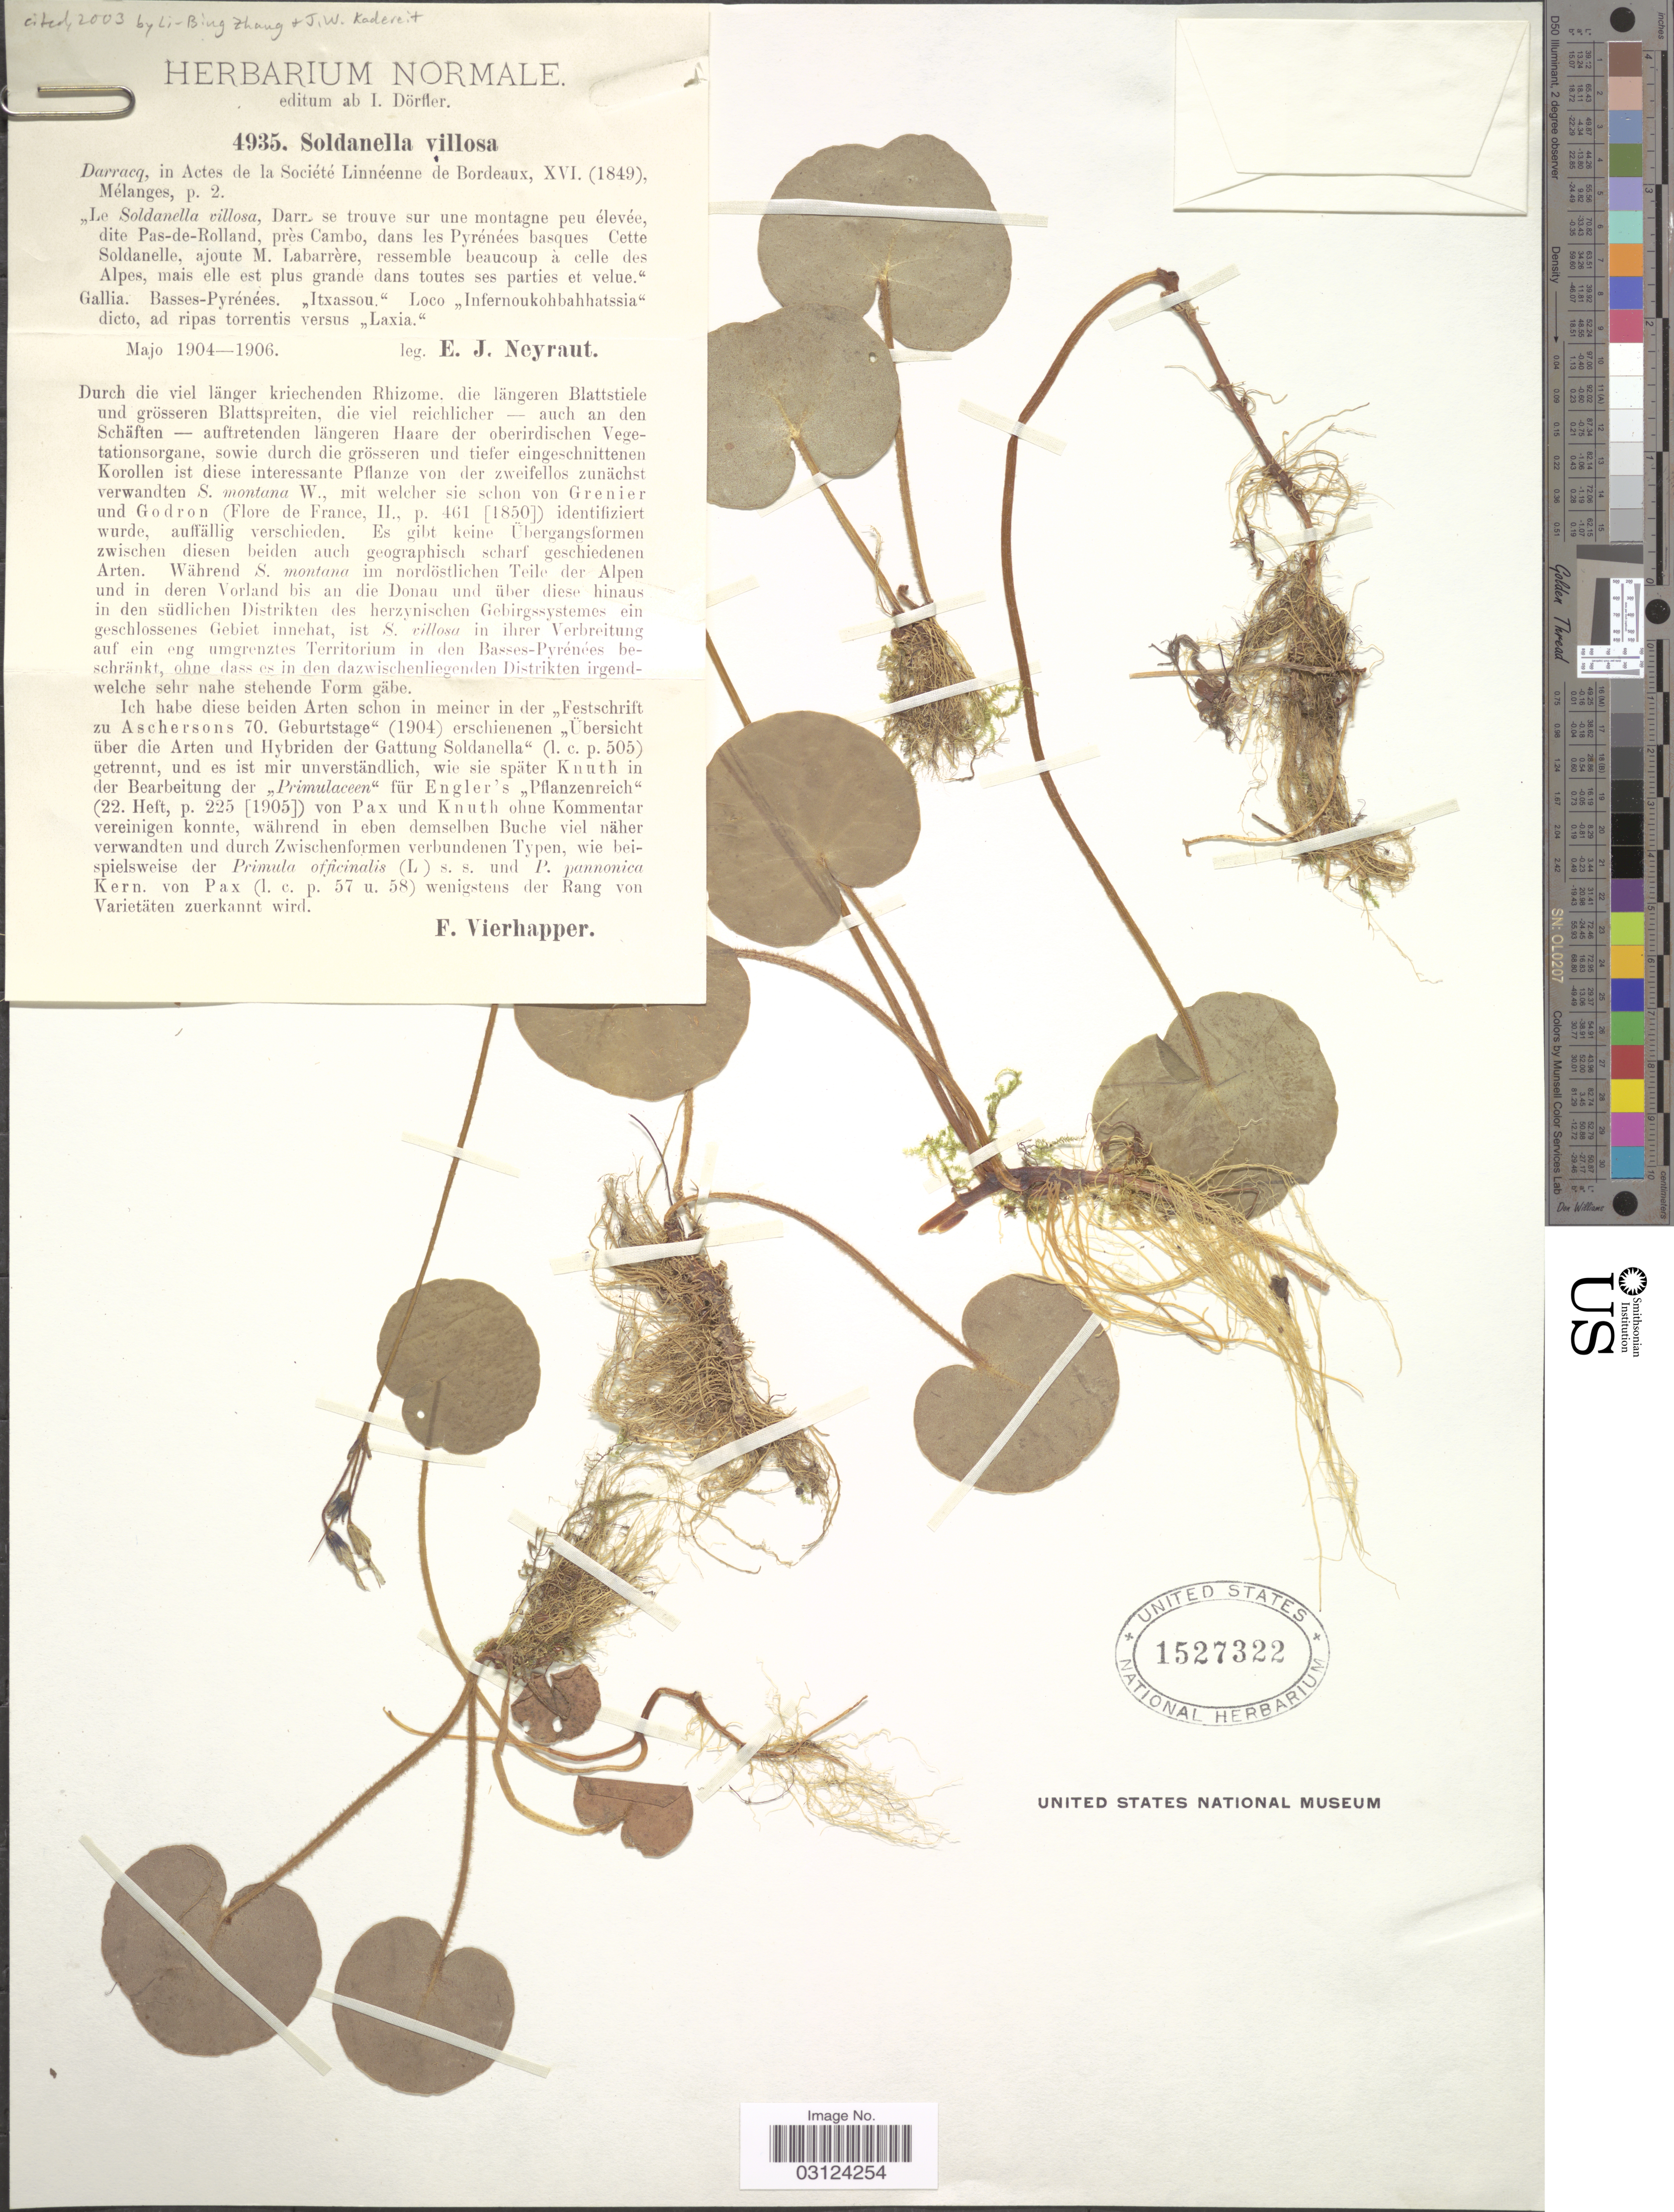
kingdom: Plantae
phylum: Tracheophyta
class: Magnoliopsida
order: Ericales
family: Primulaceae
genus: Soldanella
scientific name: Soldanella villosa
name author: Darracq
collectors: E. Neyraut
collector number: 4935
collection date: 1904-05/1906-05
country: France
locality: Gallia. Basses-Pyrénées. "Itxassou." Loco "Infernoukohbahhatssia" dicto, ad ripas torrentis versus "Laxia.".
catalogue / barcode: US 1527322